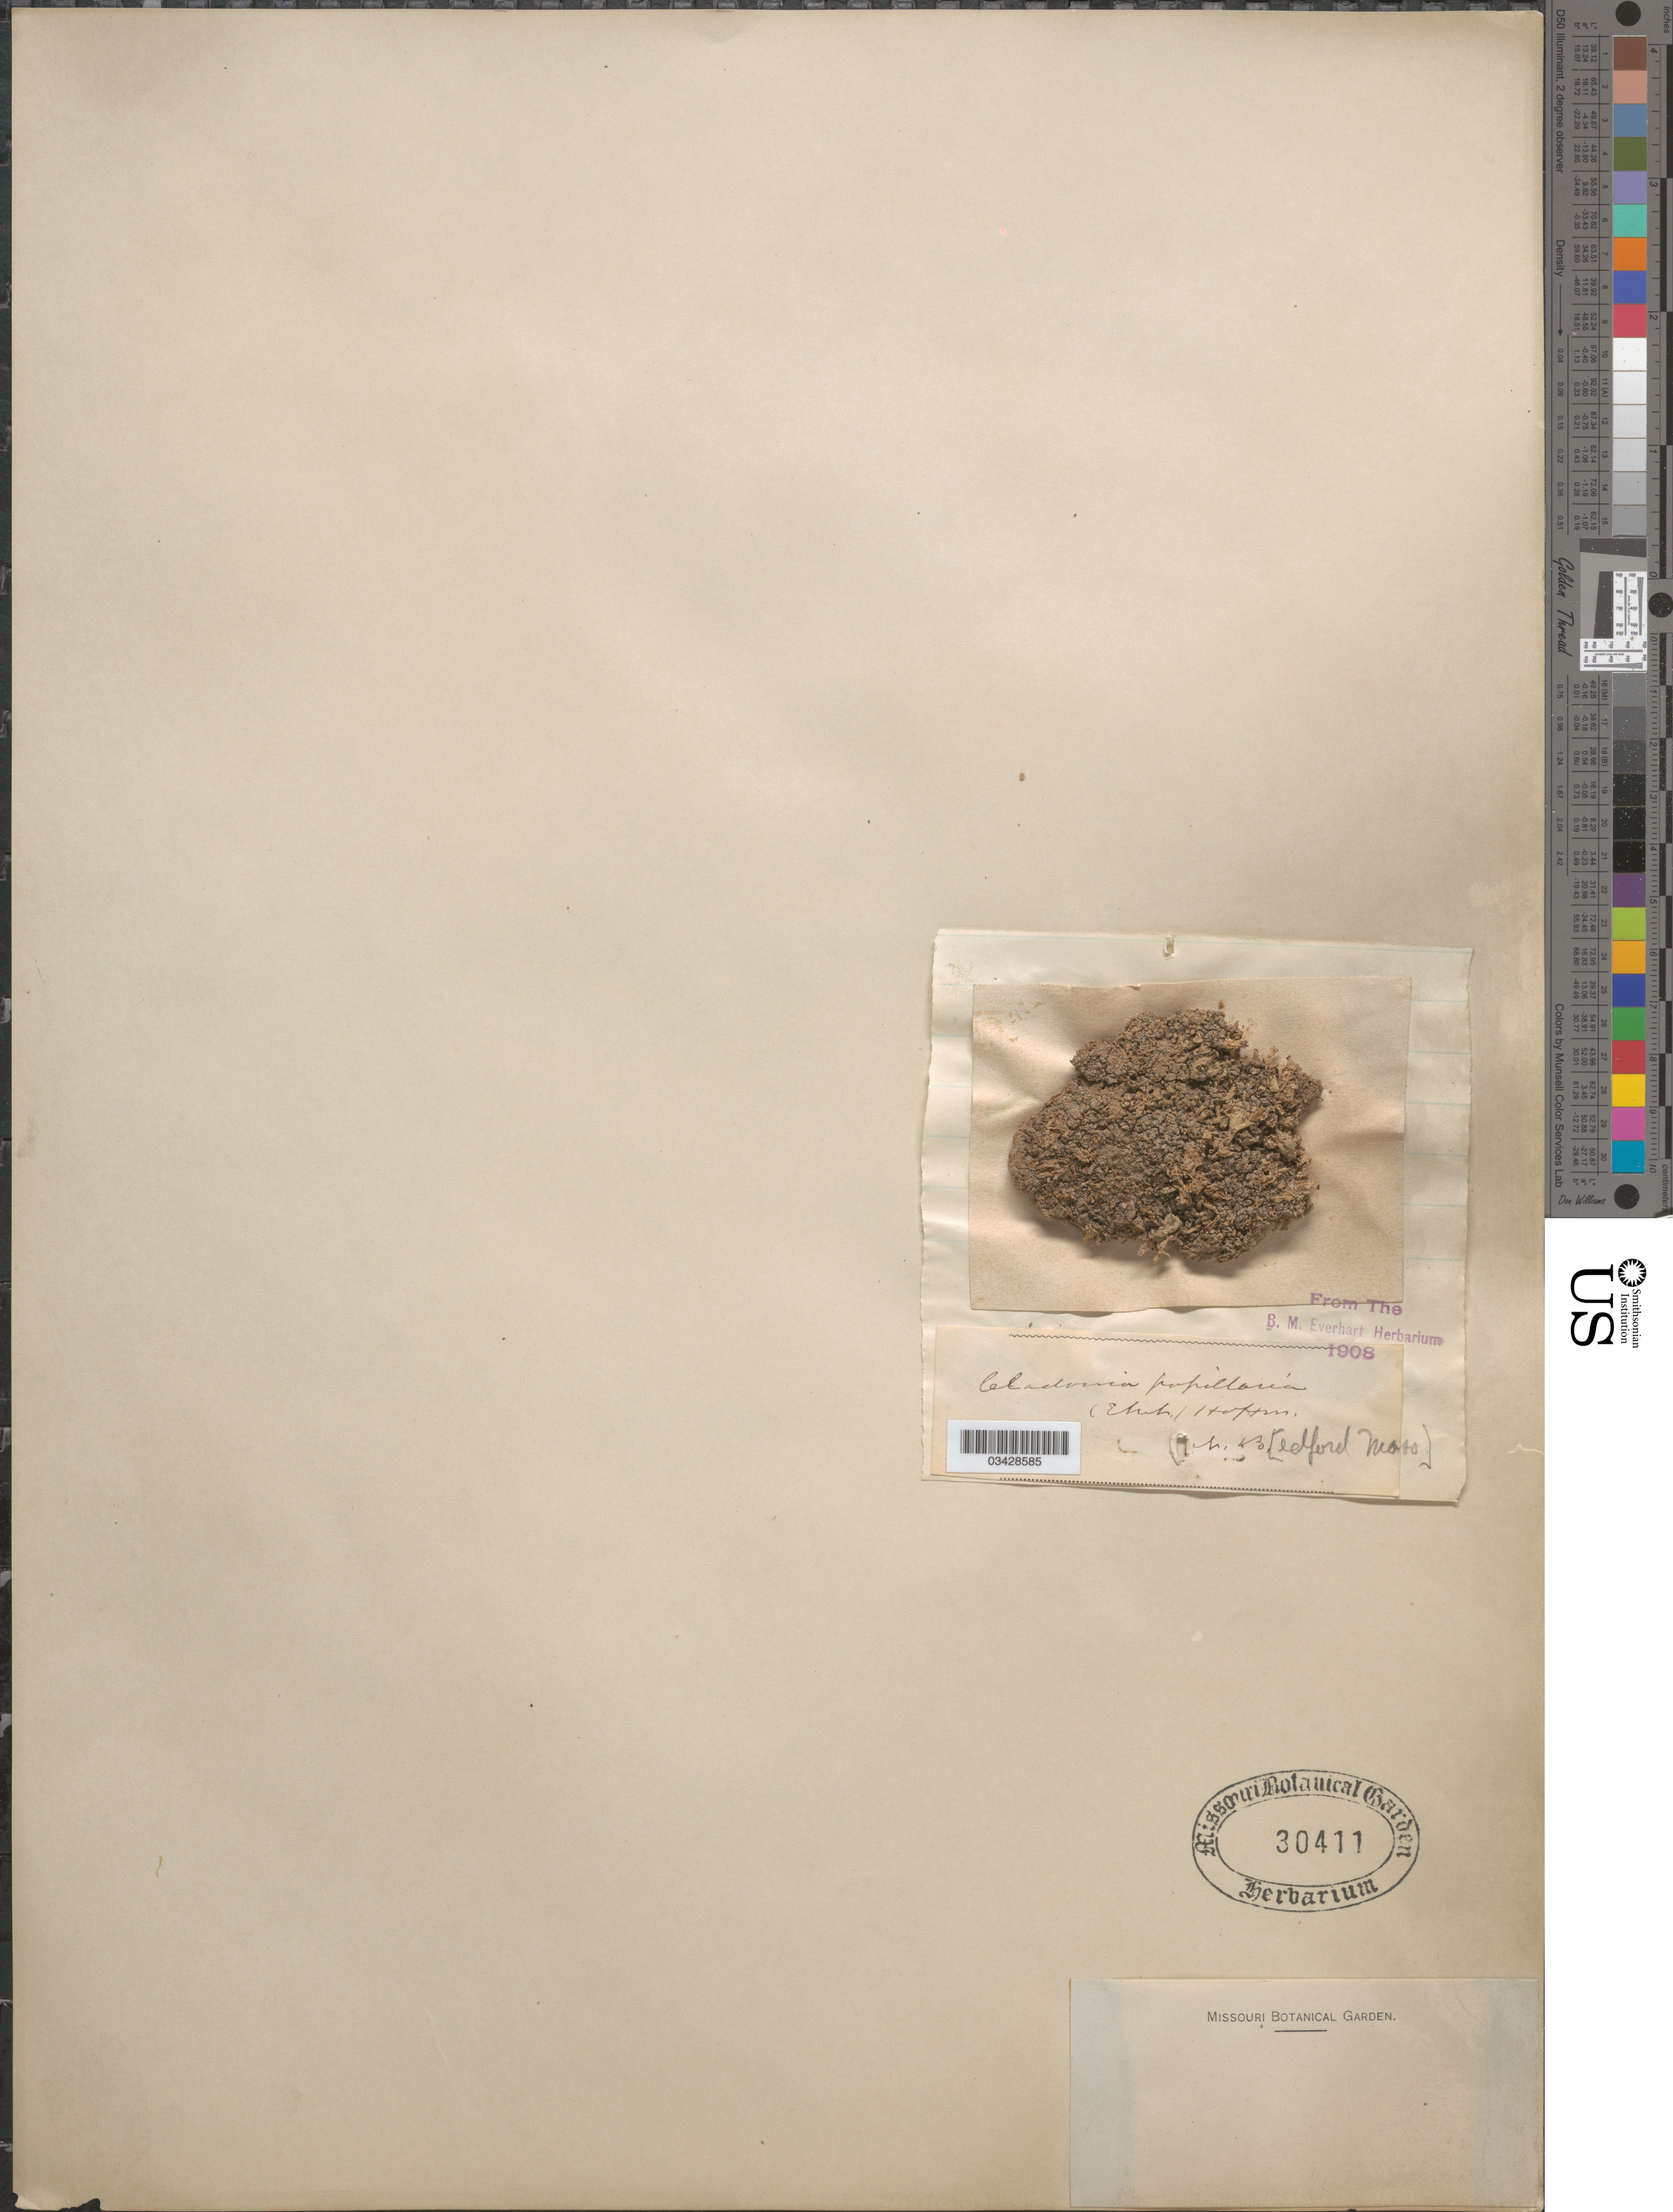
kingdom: Fungi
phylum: Ascomycota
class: Lecanoromycetes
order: Lecanorales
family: Cladoniaceae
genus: Pycnothelia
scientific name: Pycnothelia papillaria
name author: (Ehrh.) Dufour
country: United States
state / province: Massachusetts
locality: New Bedford